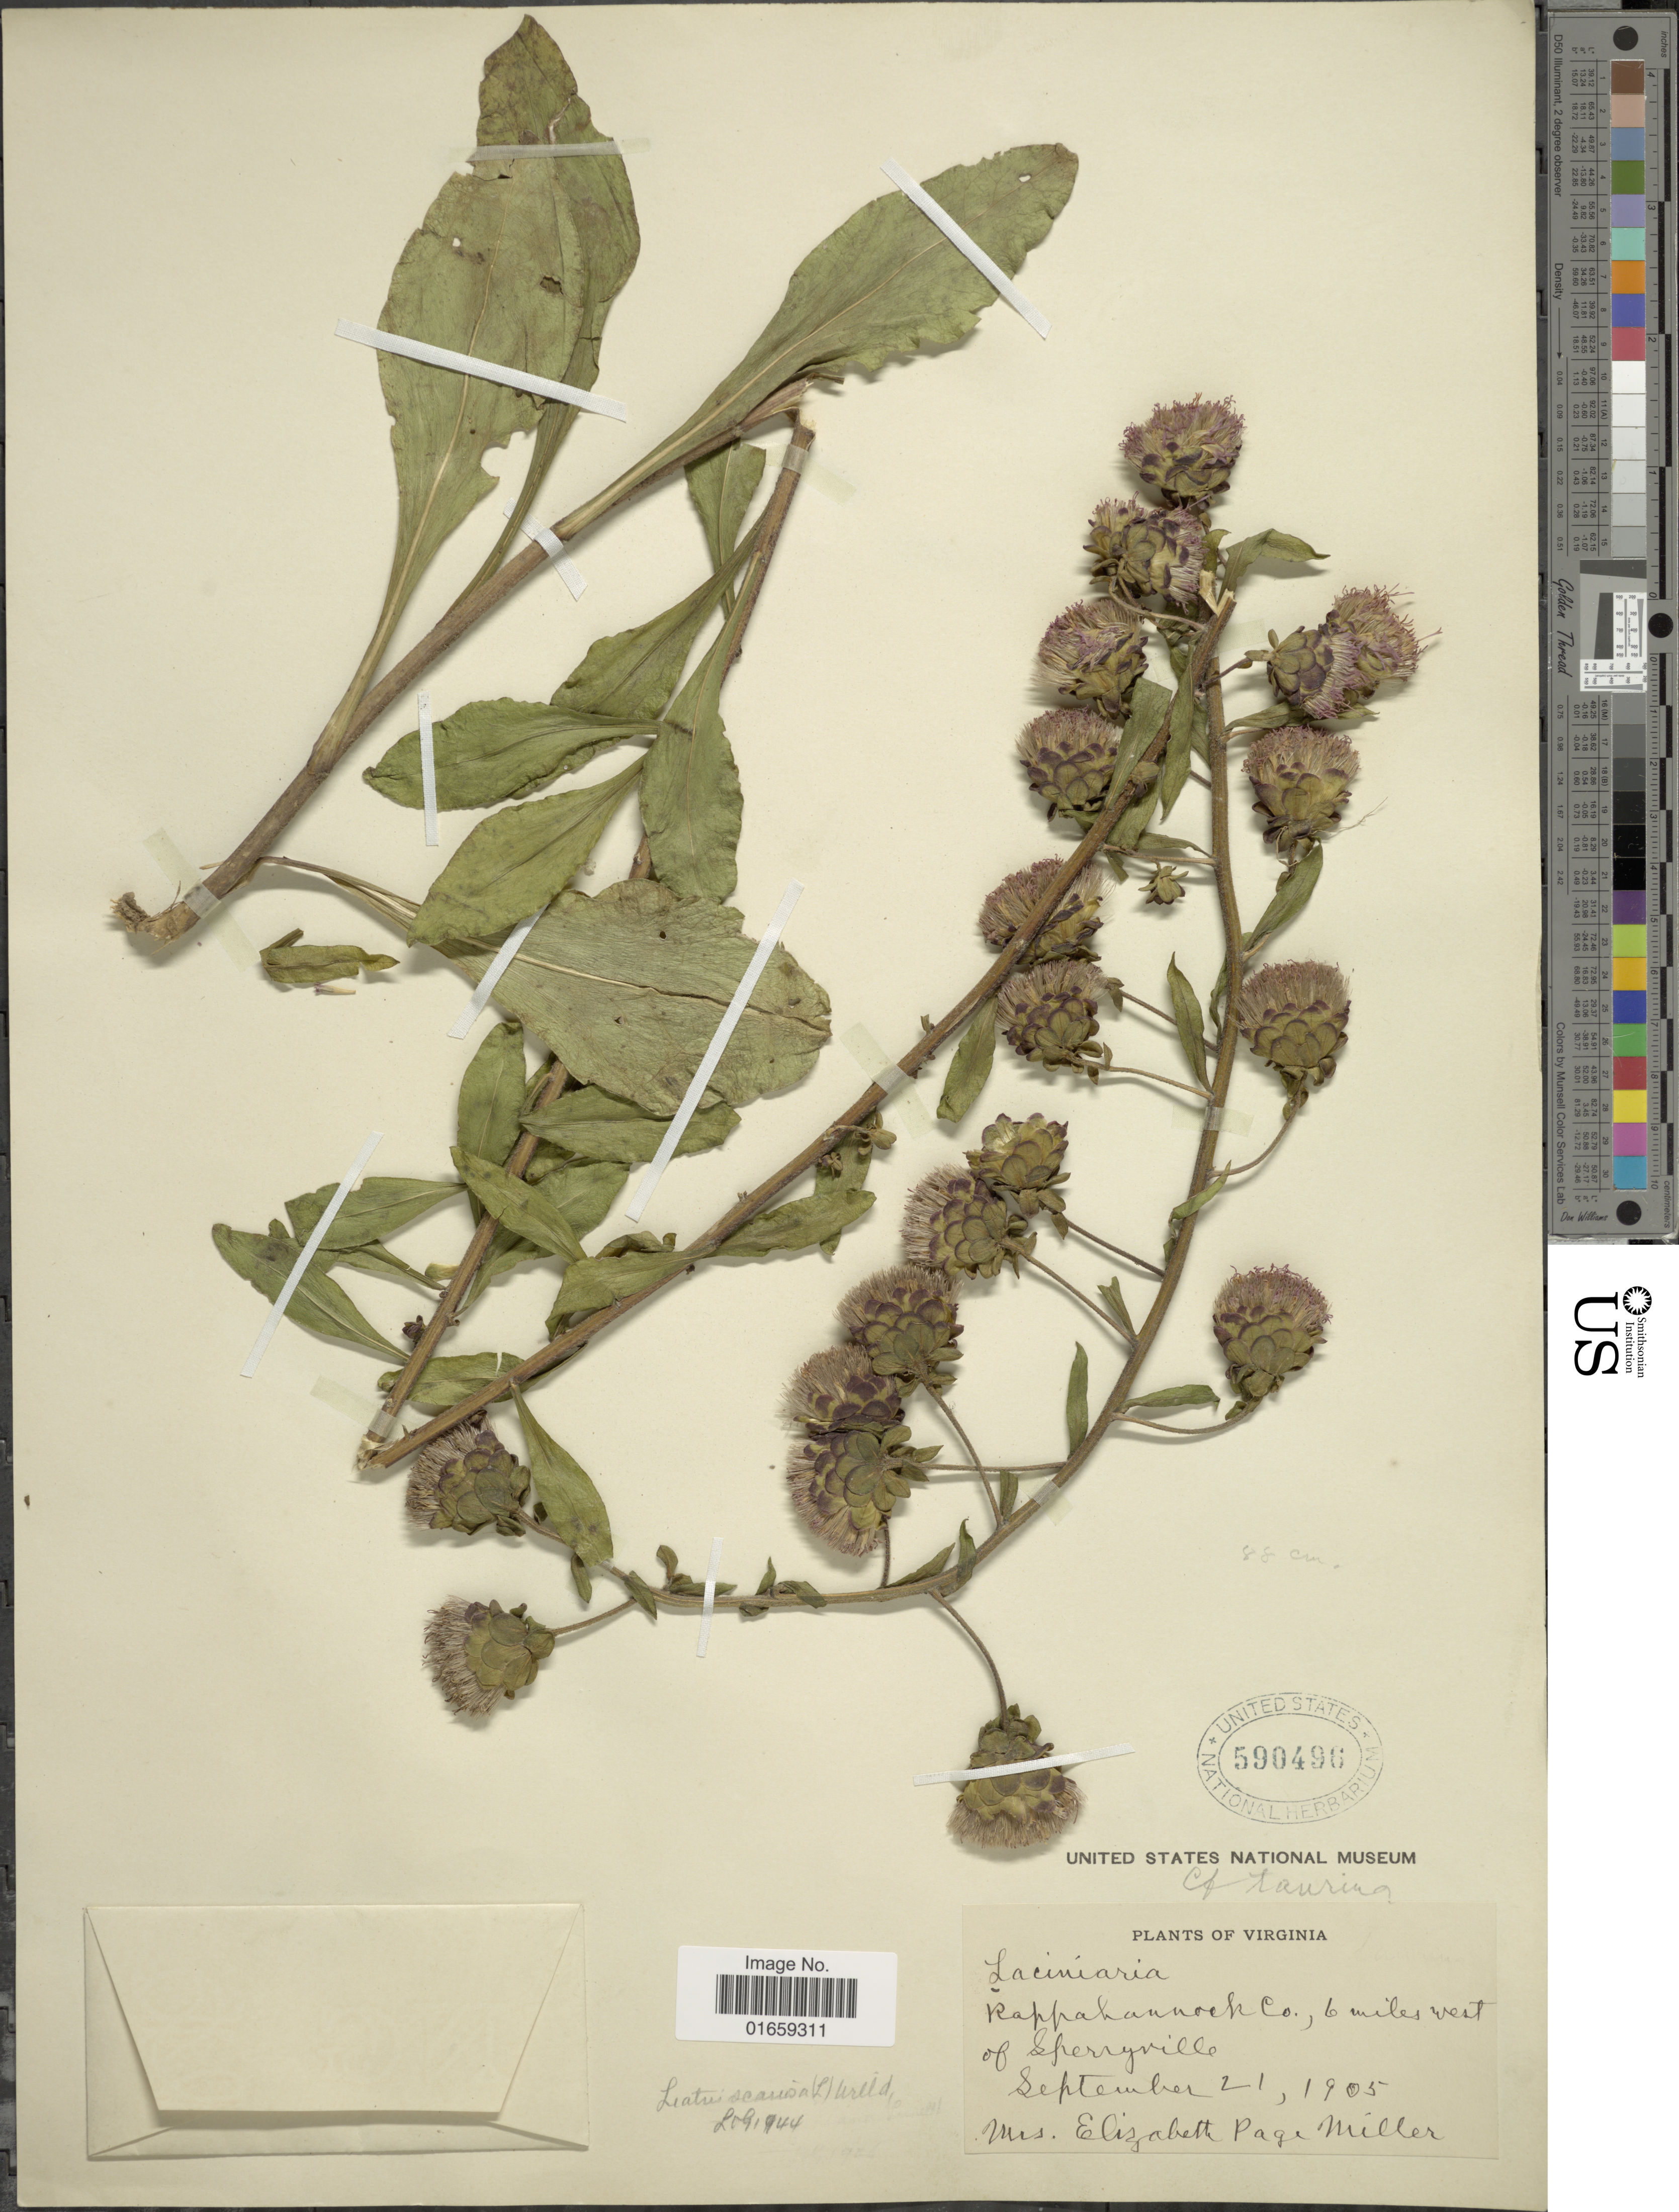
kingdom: Plantae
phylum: Tracheophyta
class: Magnoliopsida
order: Asterales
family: Asteraceae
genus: Liatris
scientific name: Liatris scariosa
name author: (L.) Willd.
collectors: E. P. Miller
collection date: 1905-09-21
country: United States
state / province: Virginia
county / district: Rappahannock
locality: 6 miles west of Sperryville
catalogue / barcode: US 590496